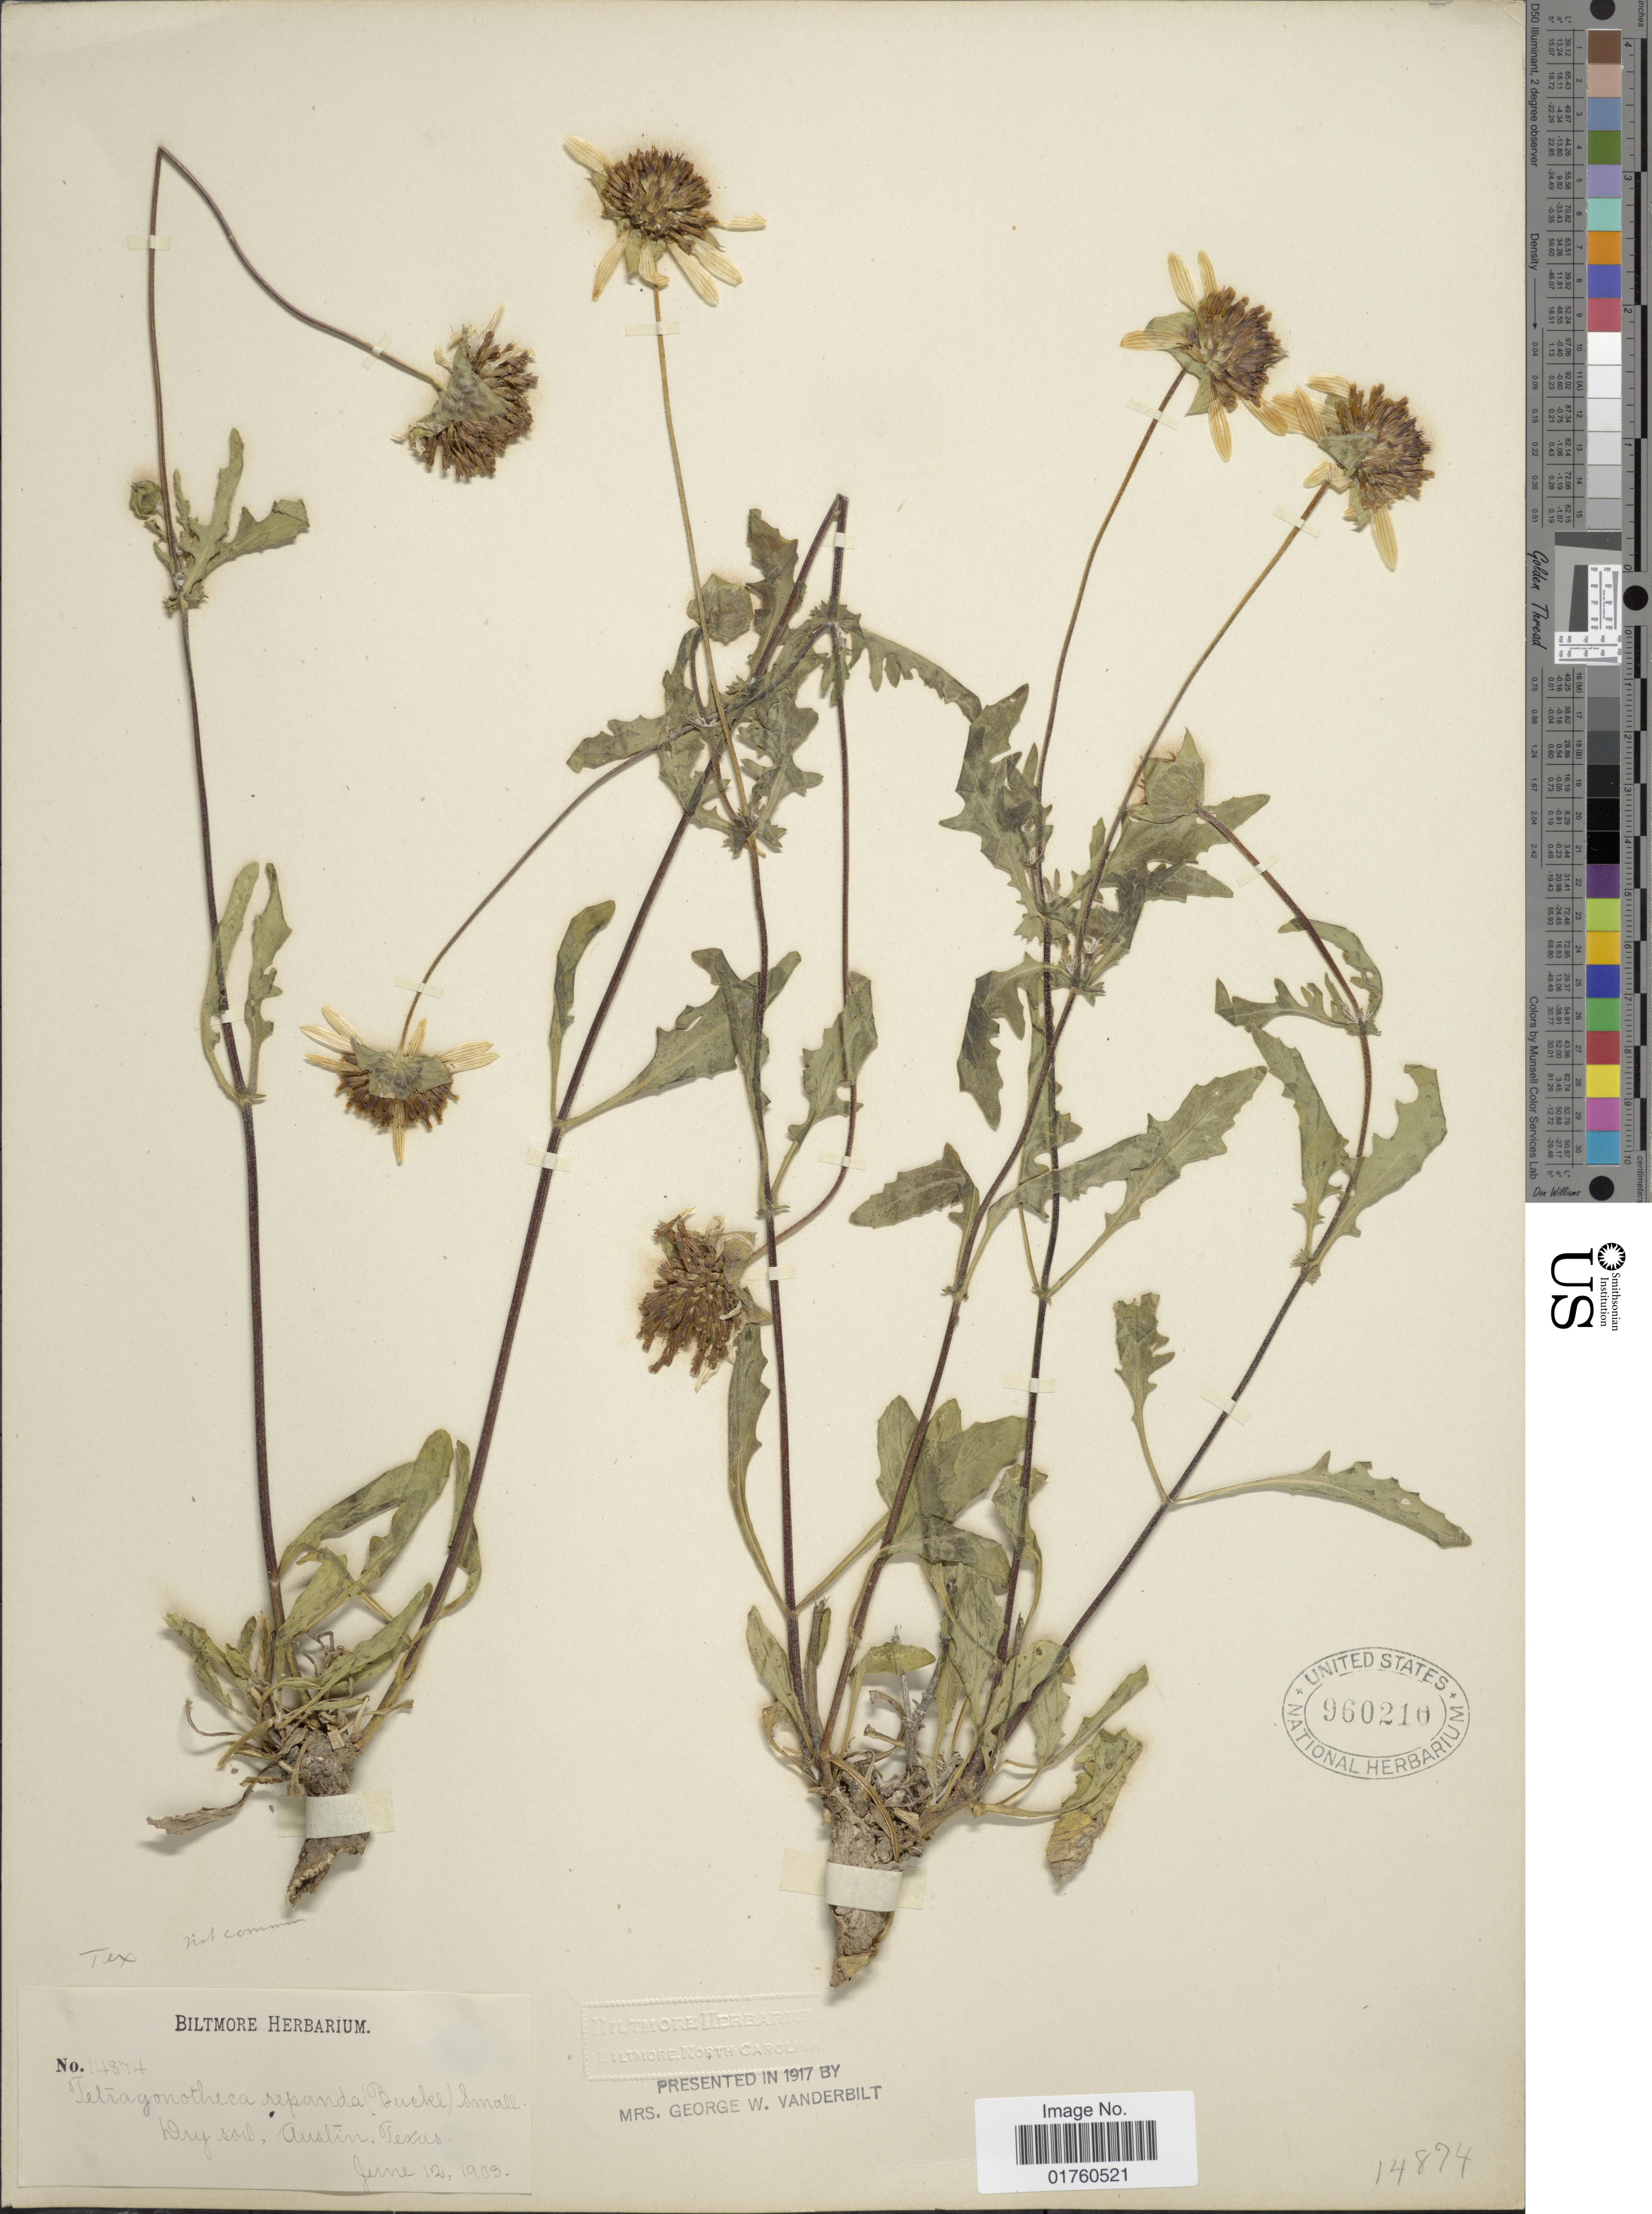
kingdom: Plantae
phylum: Tracheophyta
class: Magnoliopsida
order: Asterales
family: Asteraceae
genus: Tetragonotheca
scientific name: Tetragonotheca texana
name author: A. Gray & Engelm.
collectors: ex herb. Biltmore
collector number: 14877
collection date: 1903-06-12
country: United States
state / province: Texas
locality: Austin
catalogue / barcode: US 960210